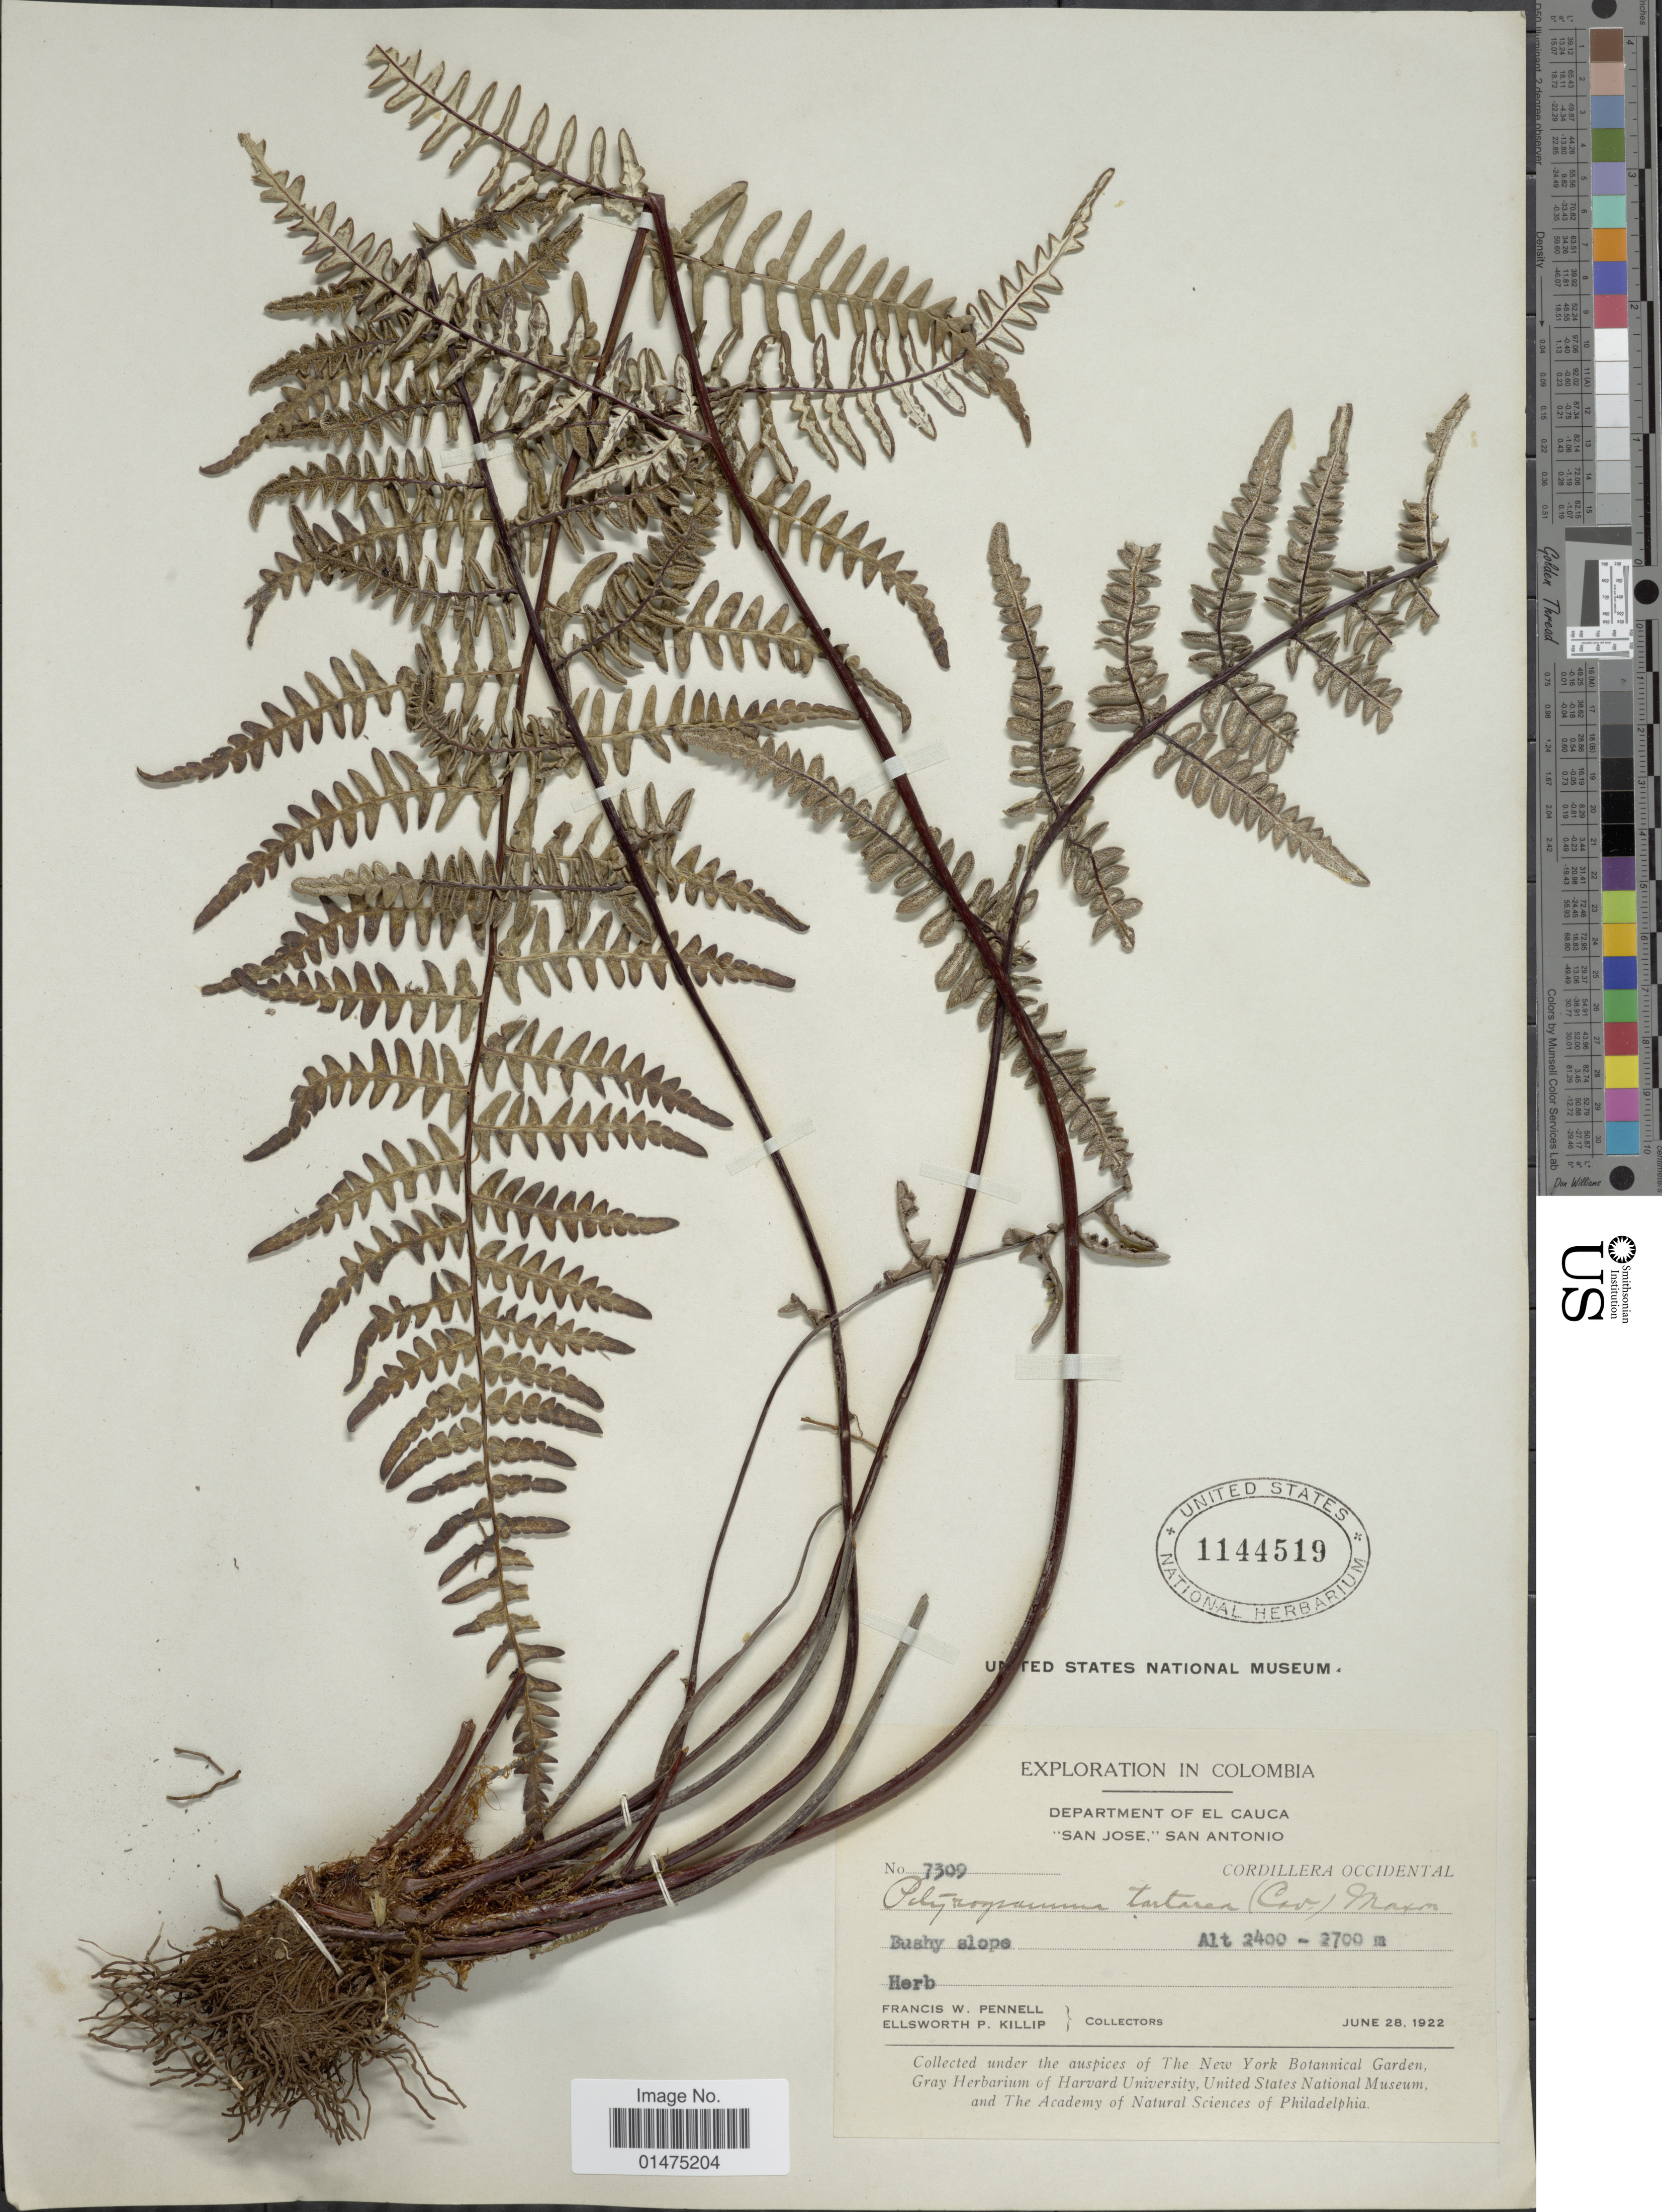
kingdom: Plantae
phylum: Tracheophyta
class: Polypodiopsida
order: Polypodiales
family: Pteridaceae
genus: Pityrogramma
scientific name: Pityrogramma tartarea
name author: (Cav.) Maxon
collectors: F. W. Pennell & E. P. Killip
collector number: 7309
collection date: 1922-06-28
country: Colombia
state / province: Cauca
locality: San Jose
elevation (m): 2400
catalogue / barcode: US 1144519